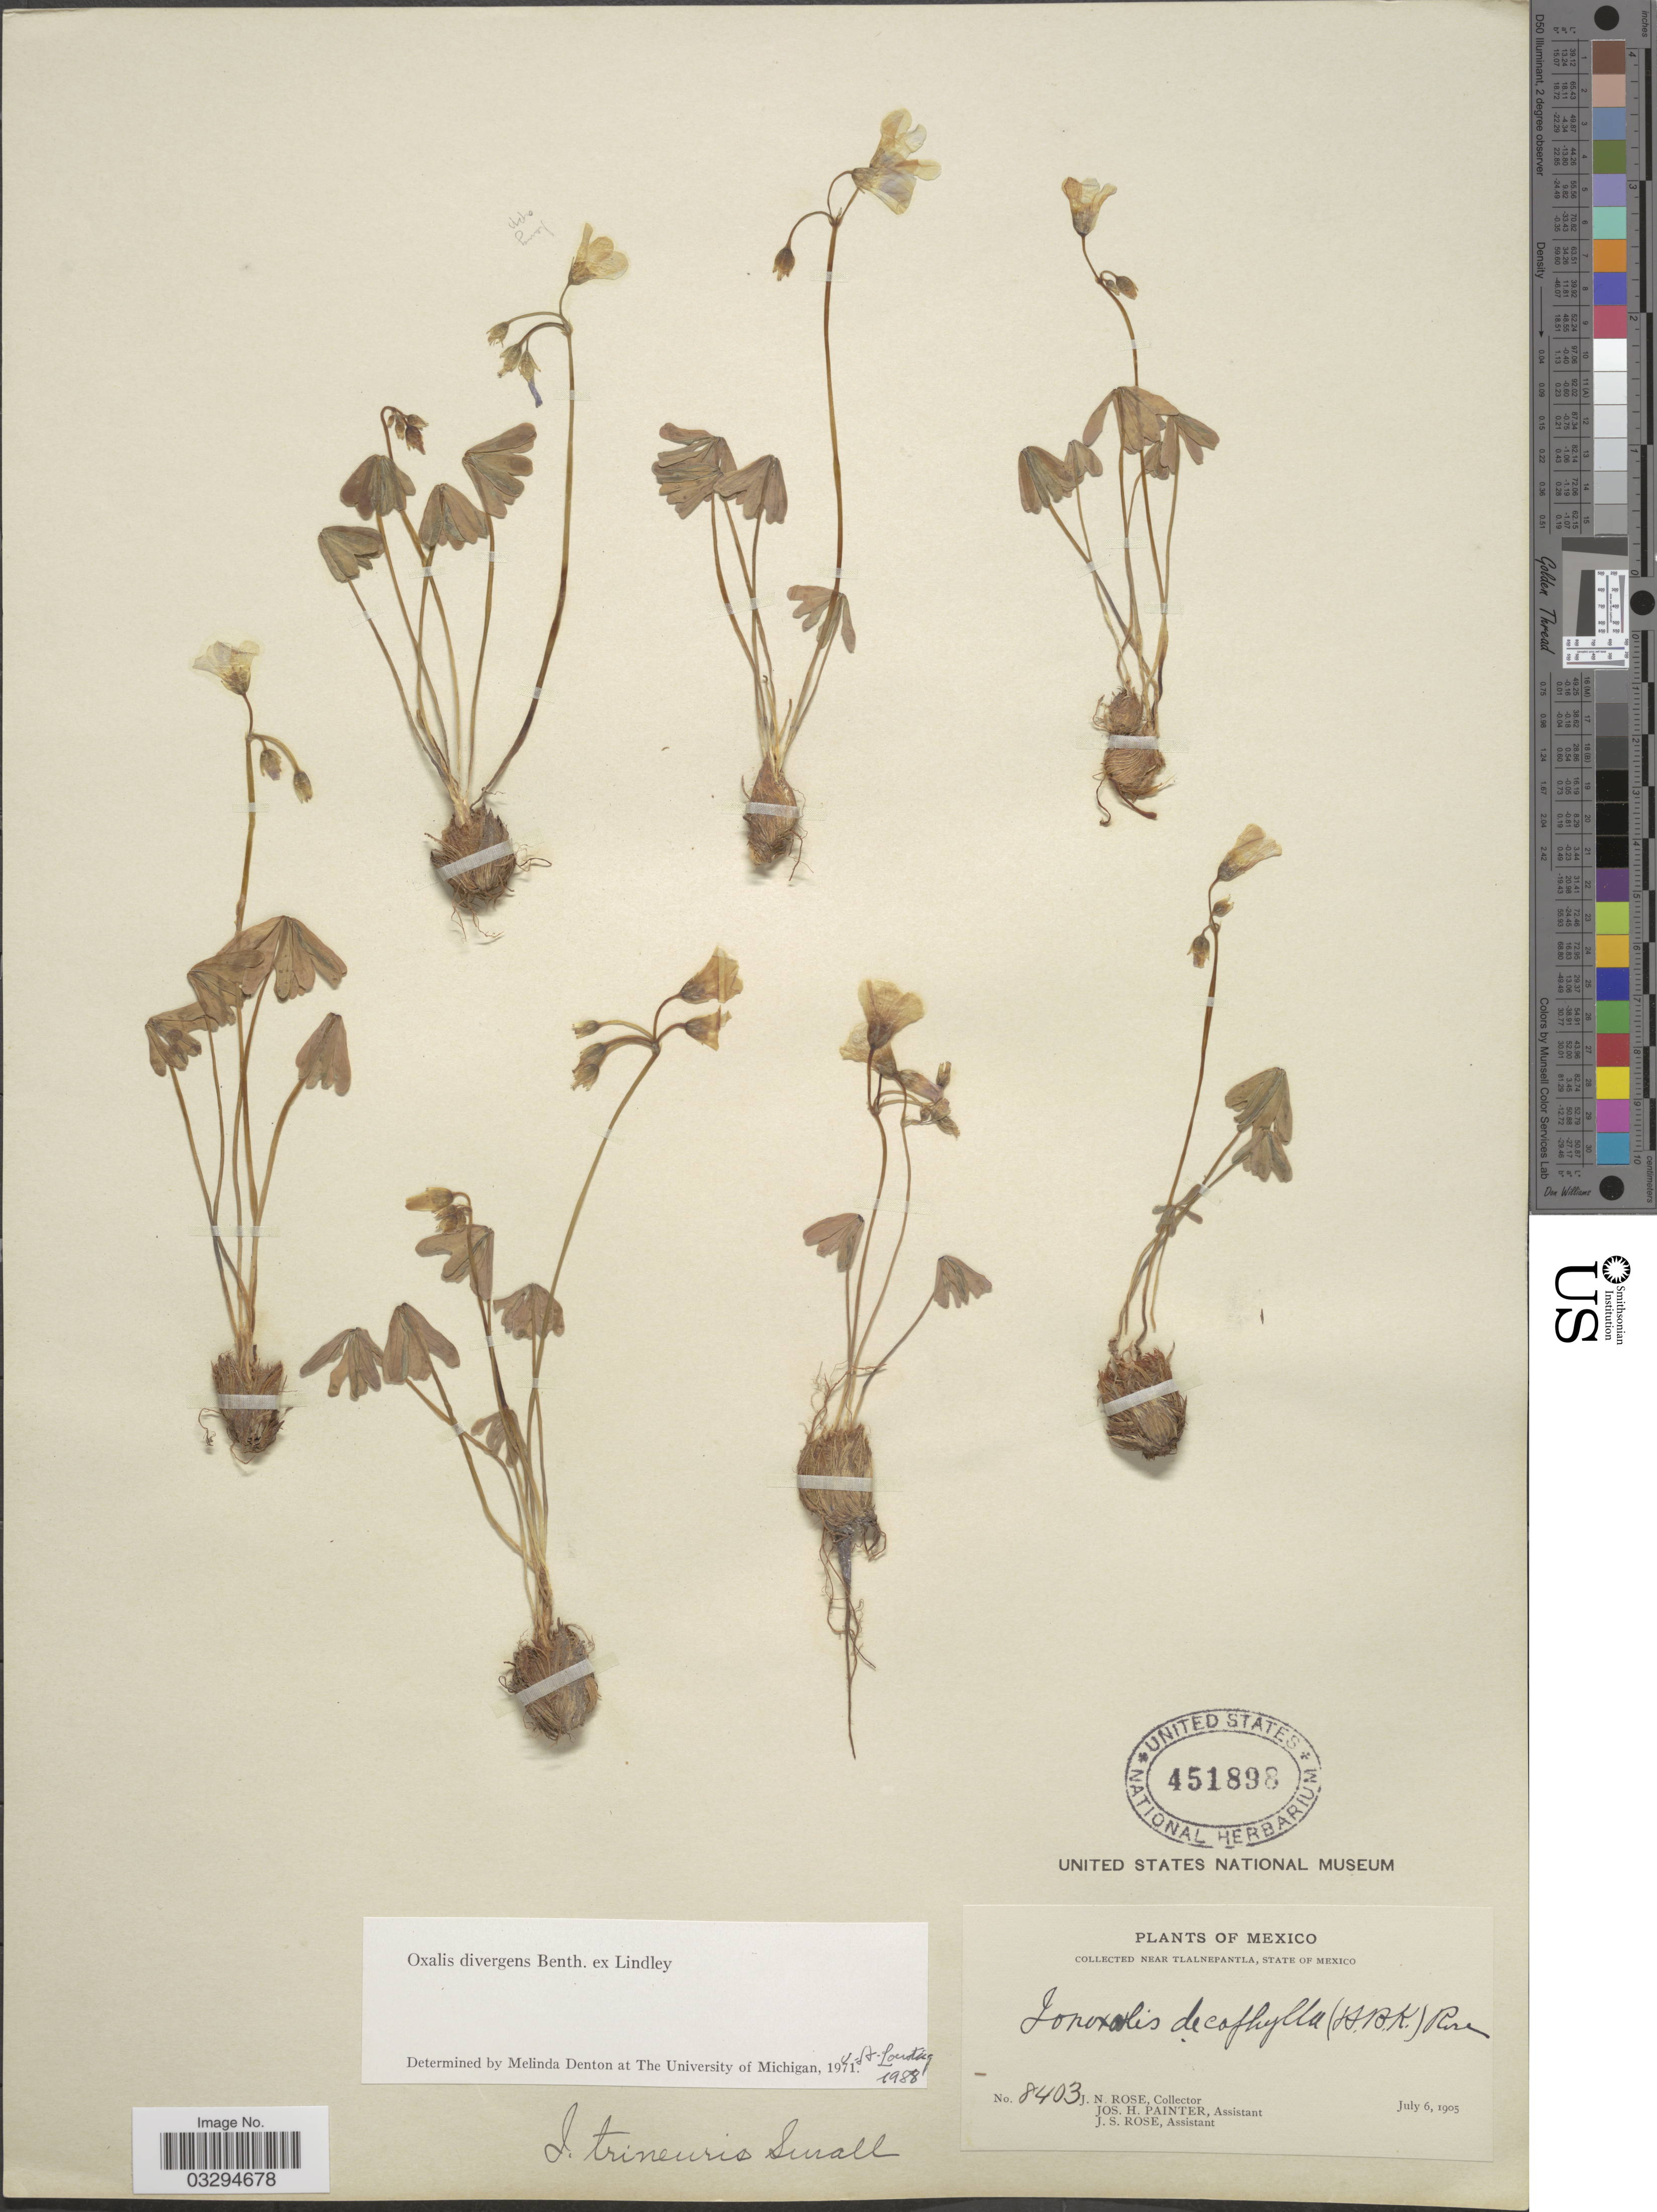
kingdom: Plantae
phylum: Tracheophyta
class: Magnoliopsida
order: Oxalidales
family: Oxalidaceae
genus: Oxalis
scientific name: Oxalis divergens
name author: Benth. ex Lindl.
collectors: J. N. Rose, J. H. Painter & J. S. Rose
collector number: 8403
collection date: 1905-07-06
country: Mexico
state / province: México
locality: Near Tlalnepantla.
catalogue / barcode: US 451898